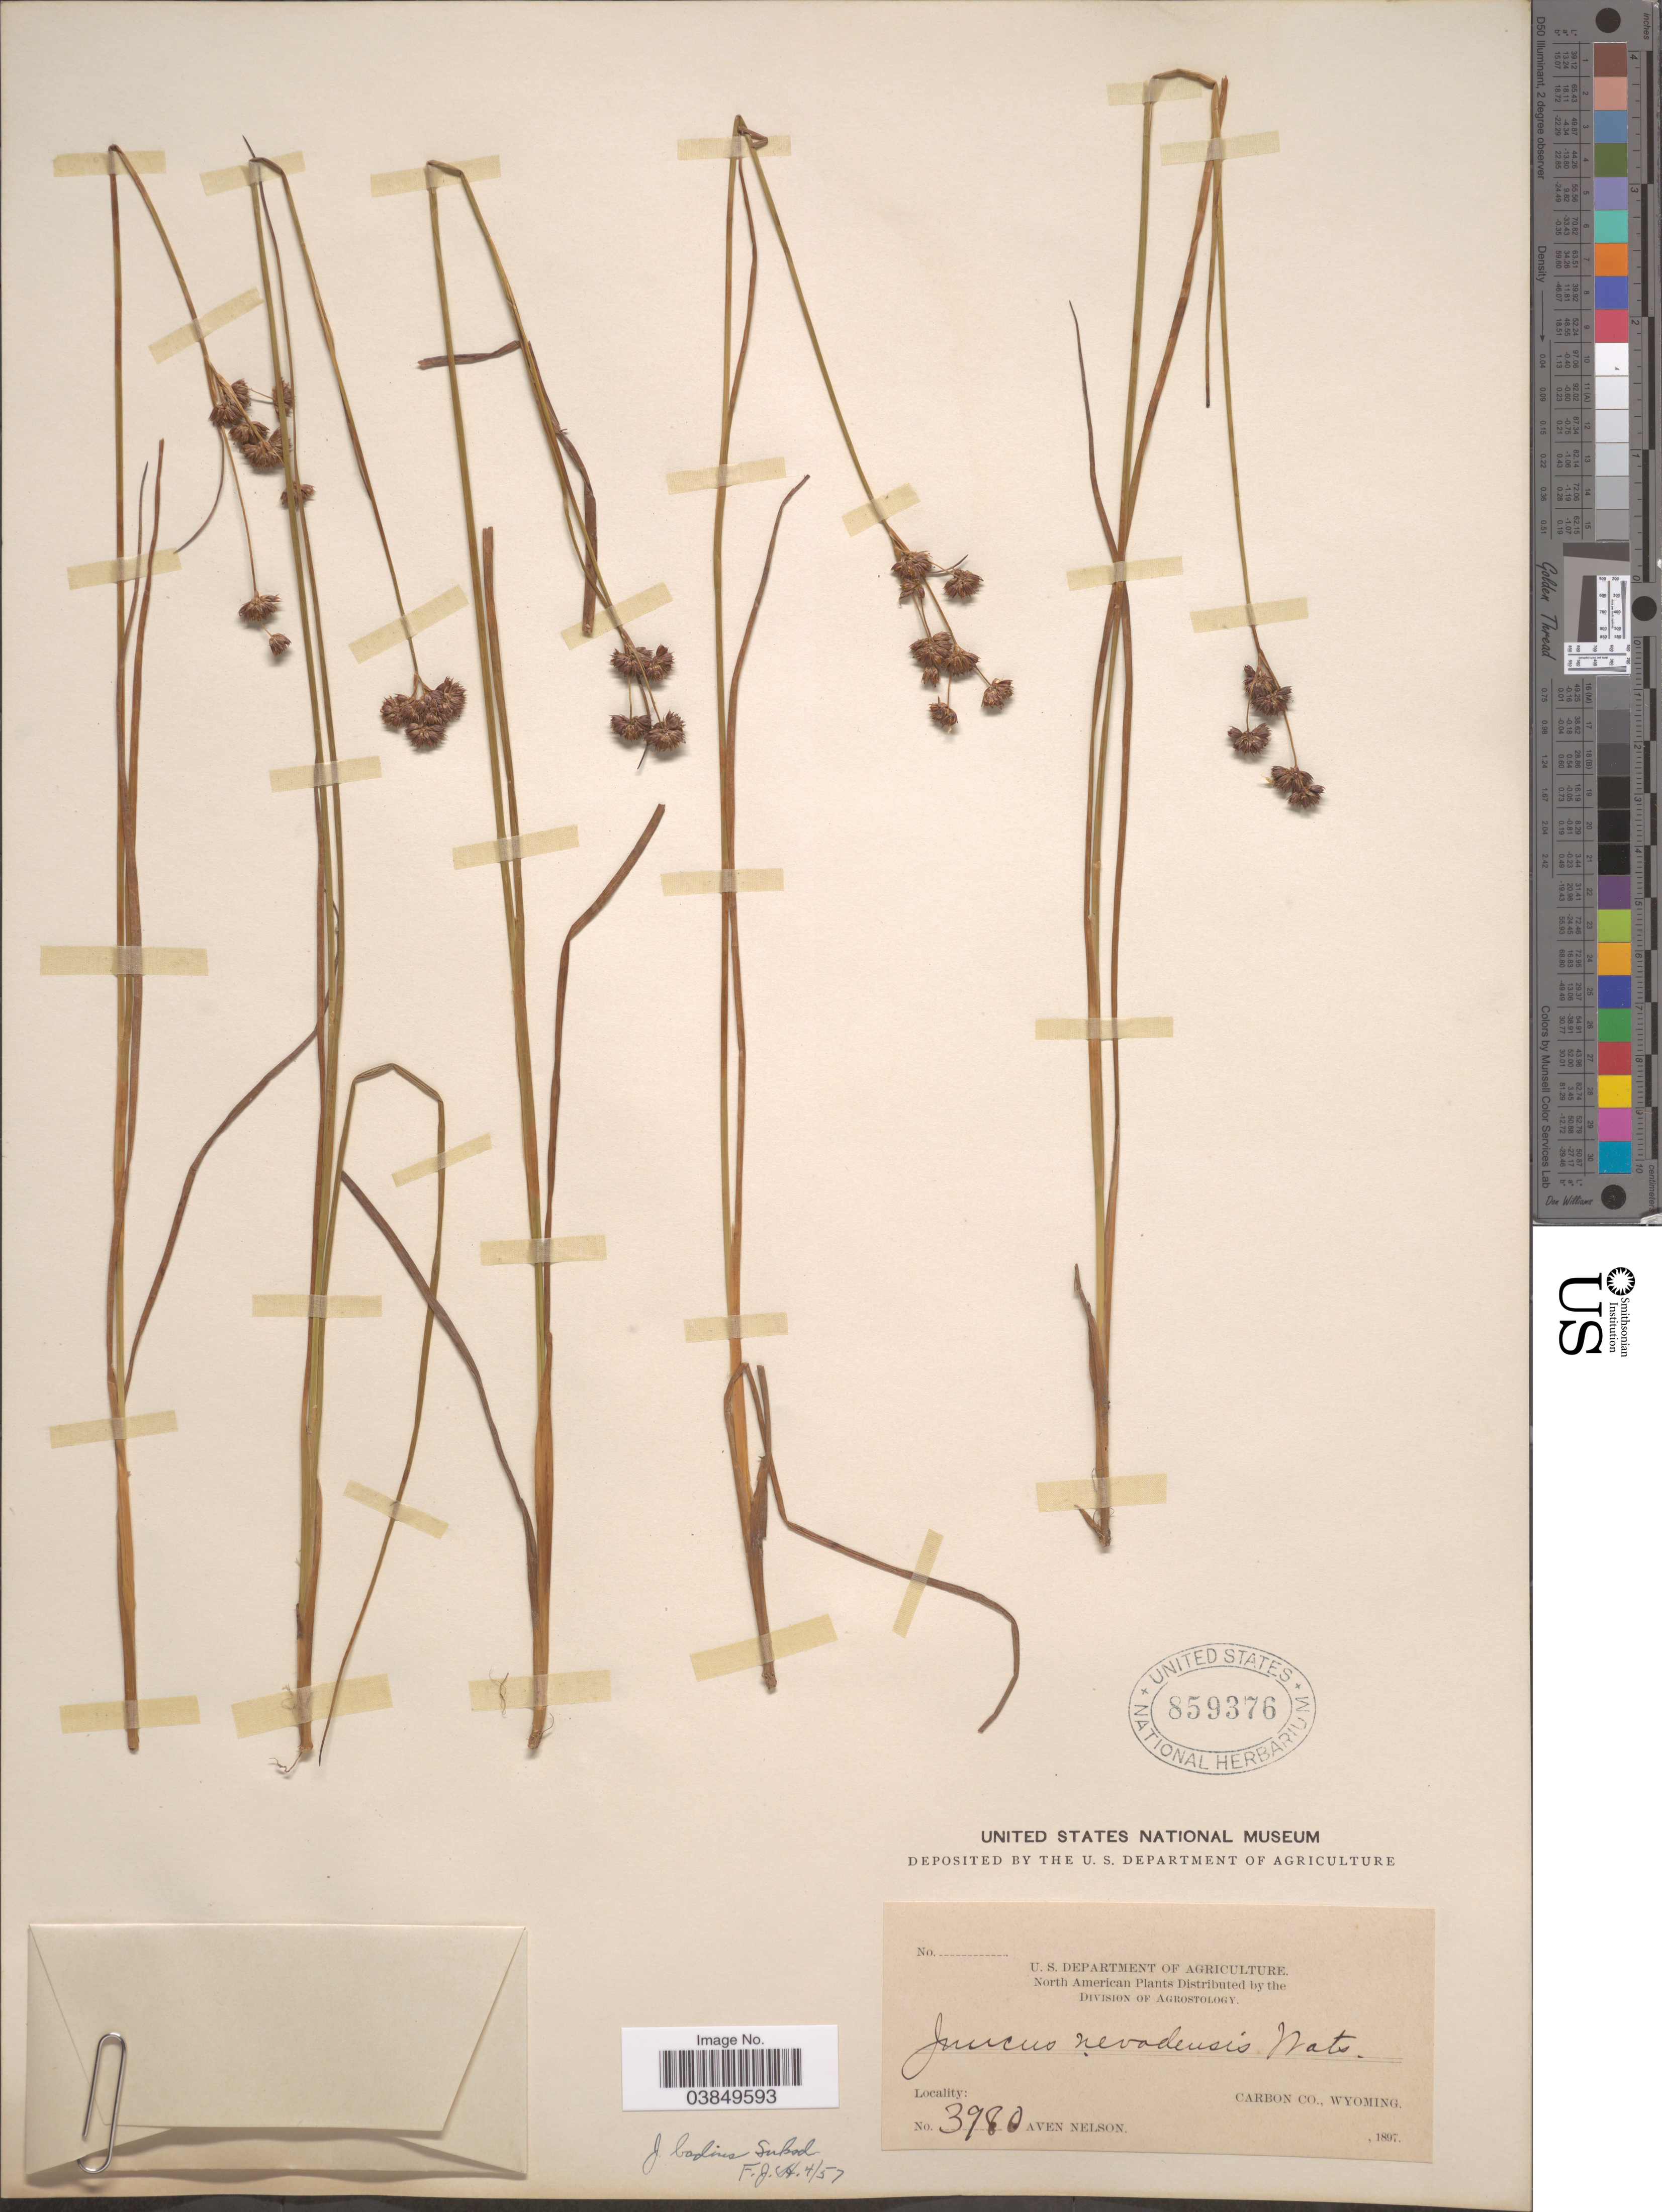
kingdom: Plantae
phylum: Tracheophyta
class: Liliopsida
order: Poales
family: Juncaceae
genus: Juncus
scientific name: Juncus badius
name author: Suksd.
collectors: A. Nelson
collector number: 3980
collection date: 1897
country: United States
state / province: Wyoming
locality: Carbon Co.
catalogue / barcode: US 859376